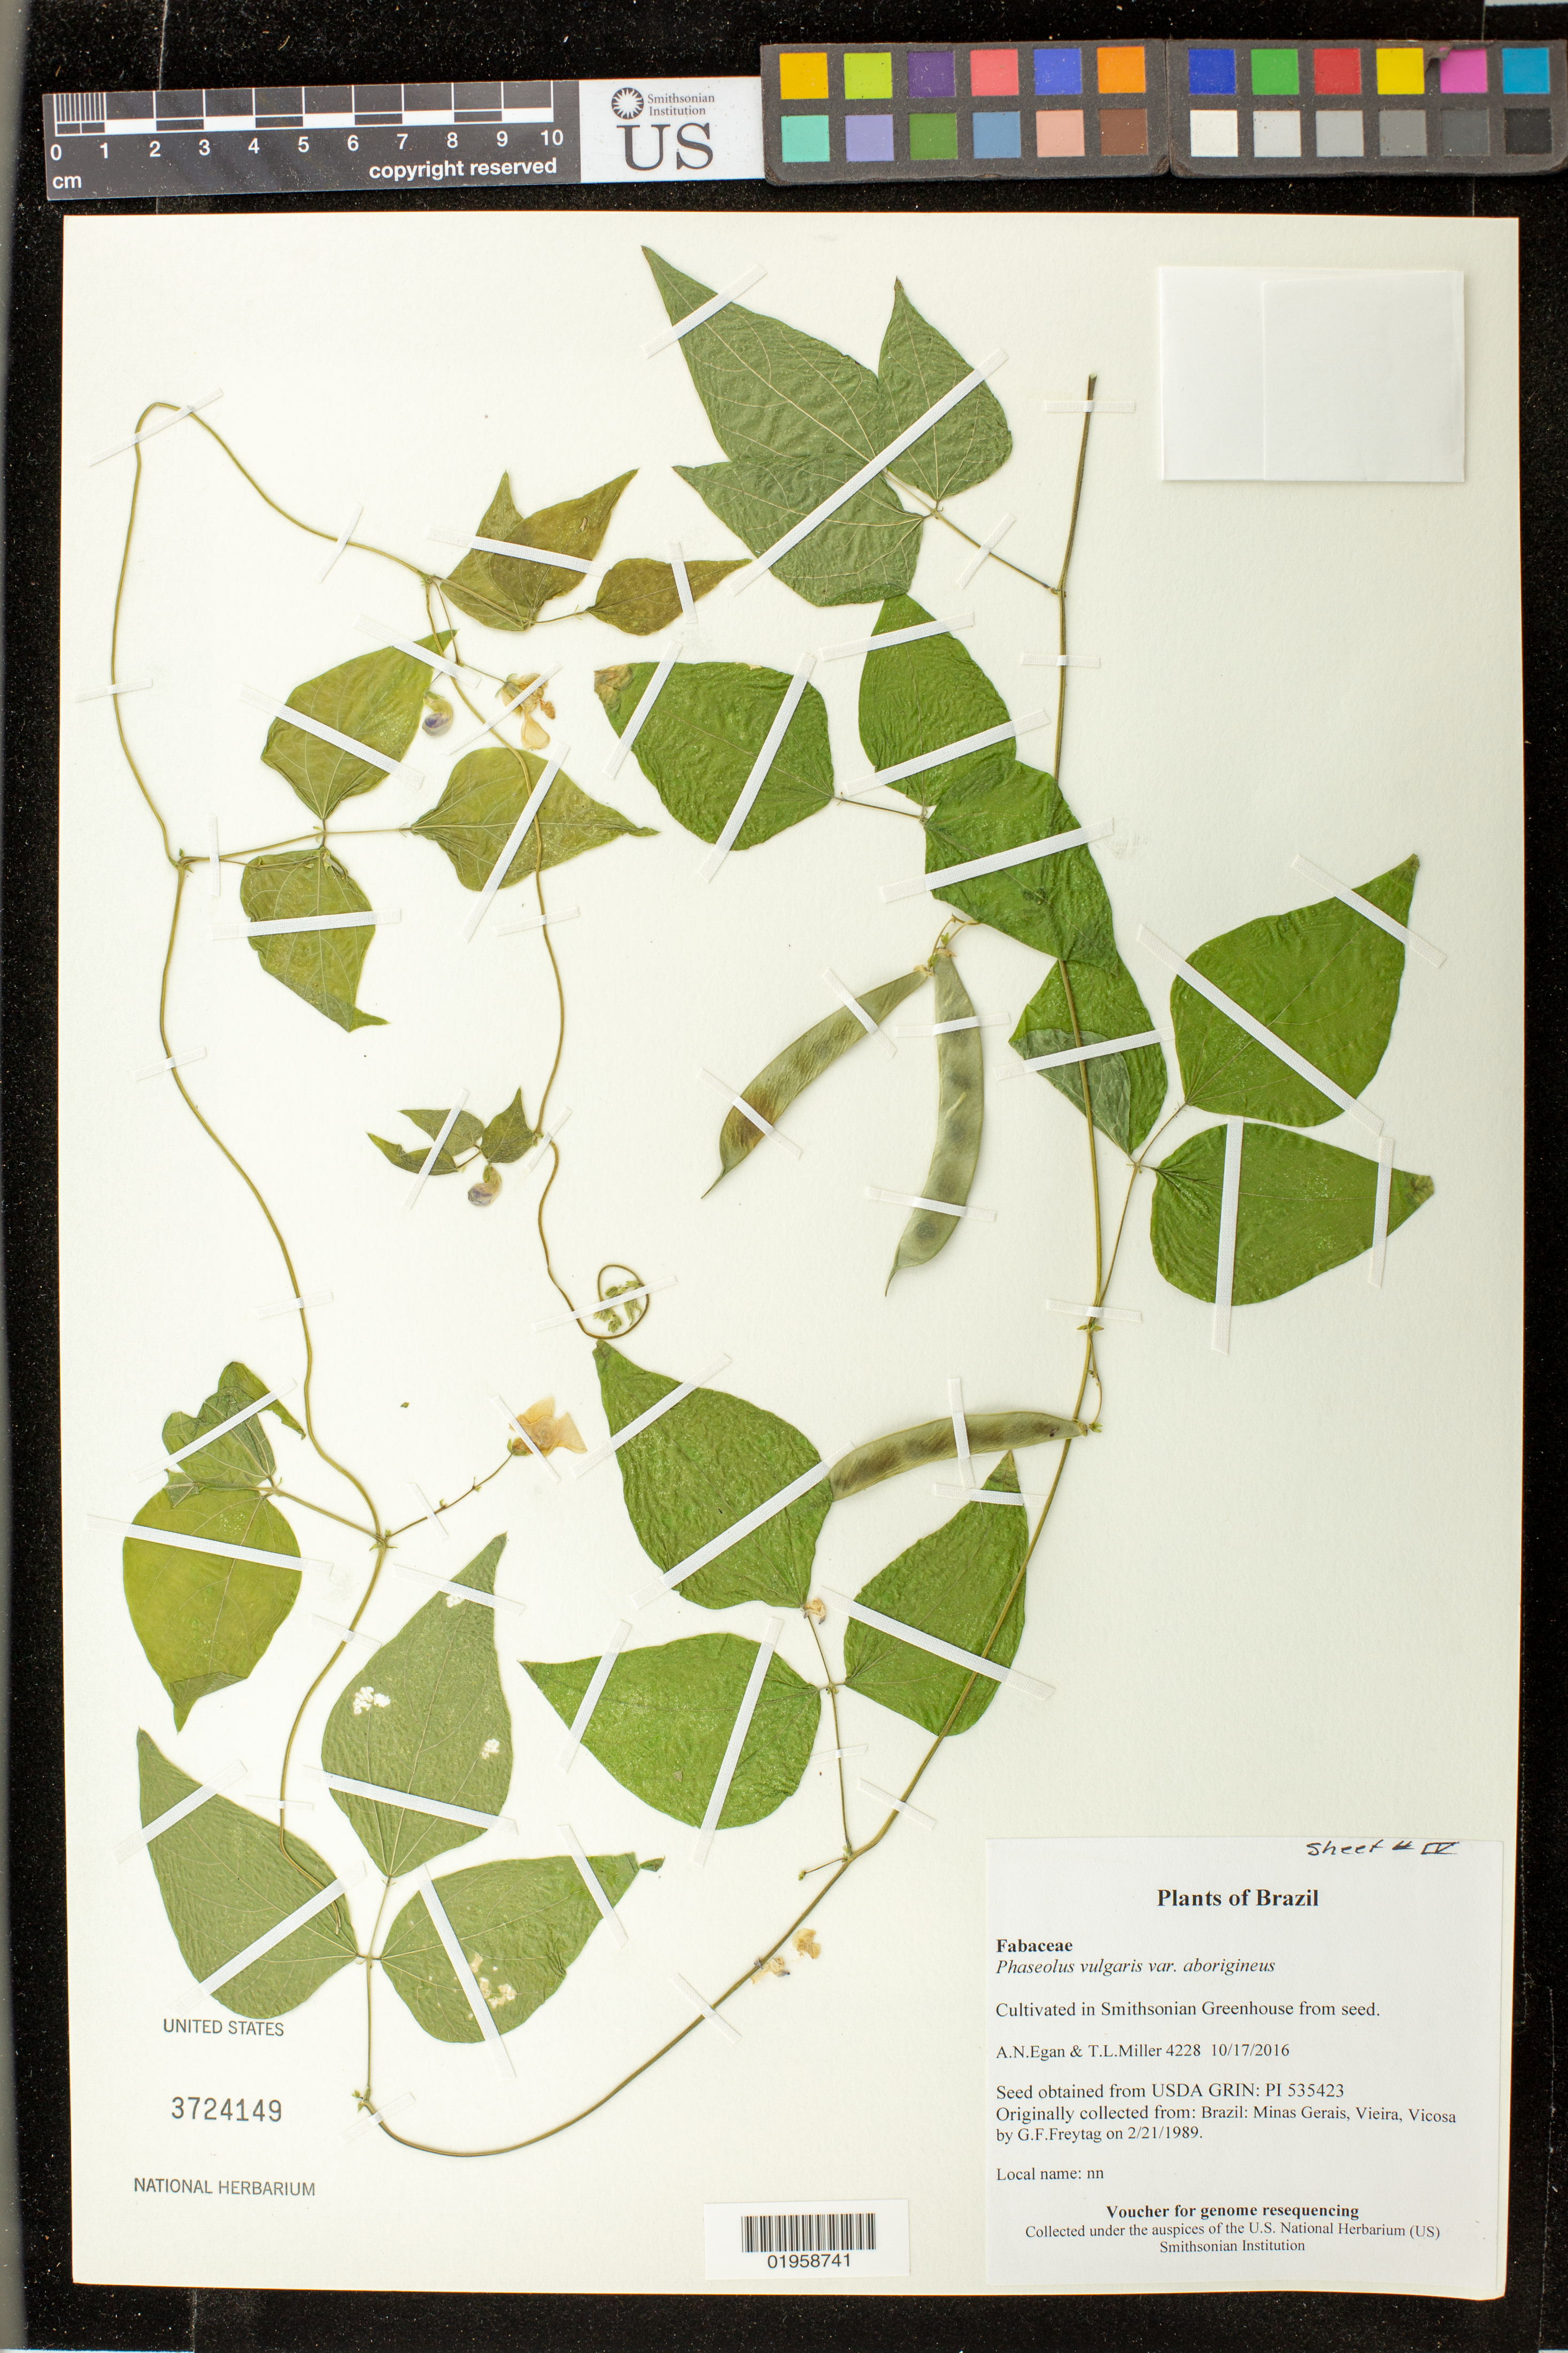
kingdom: Plantae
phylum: Tracheophyta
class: Magnoliopsida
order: Fabales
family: Fabaceae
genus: Phaseolus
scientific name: Phaseolus vulgaris var. aborigineus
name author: (Burkart) Baudet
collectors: A. N. Egan & T. L. Miller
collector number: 4228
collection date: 2016-10-17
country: United States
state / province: Maryland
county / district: Prince George's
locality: Smithsonian's Museum Support Ctr; 4210 Suitland Pkwy., NMNH Botany Research Greenhouses. Suitland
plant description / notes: Originally collected in Brazil, Minas Gerais, Vieira, Vicosa on 1989-02-21. G.F.Freytag (collector); Grown from seed acquired from the USDA's GRIN seed bank.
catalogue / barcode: US 3724149